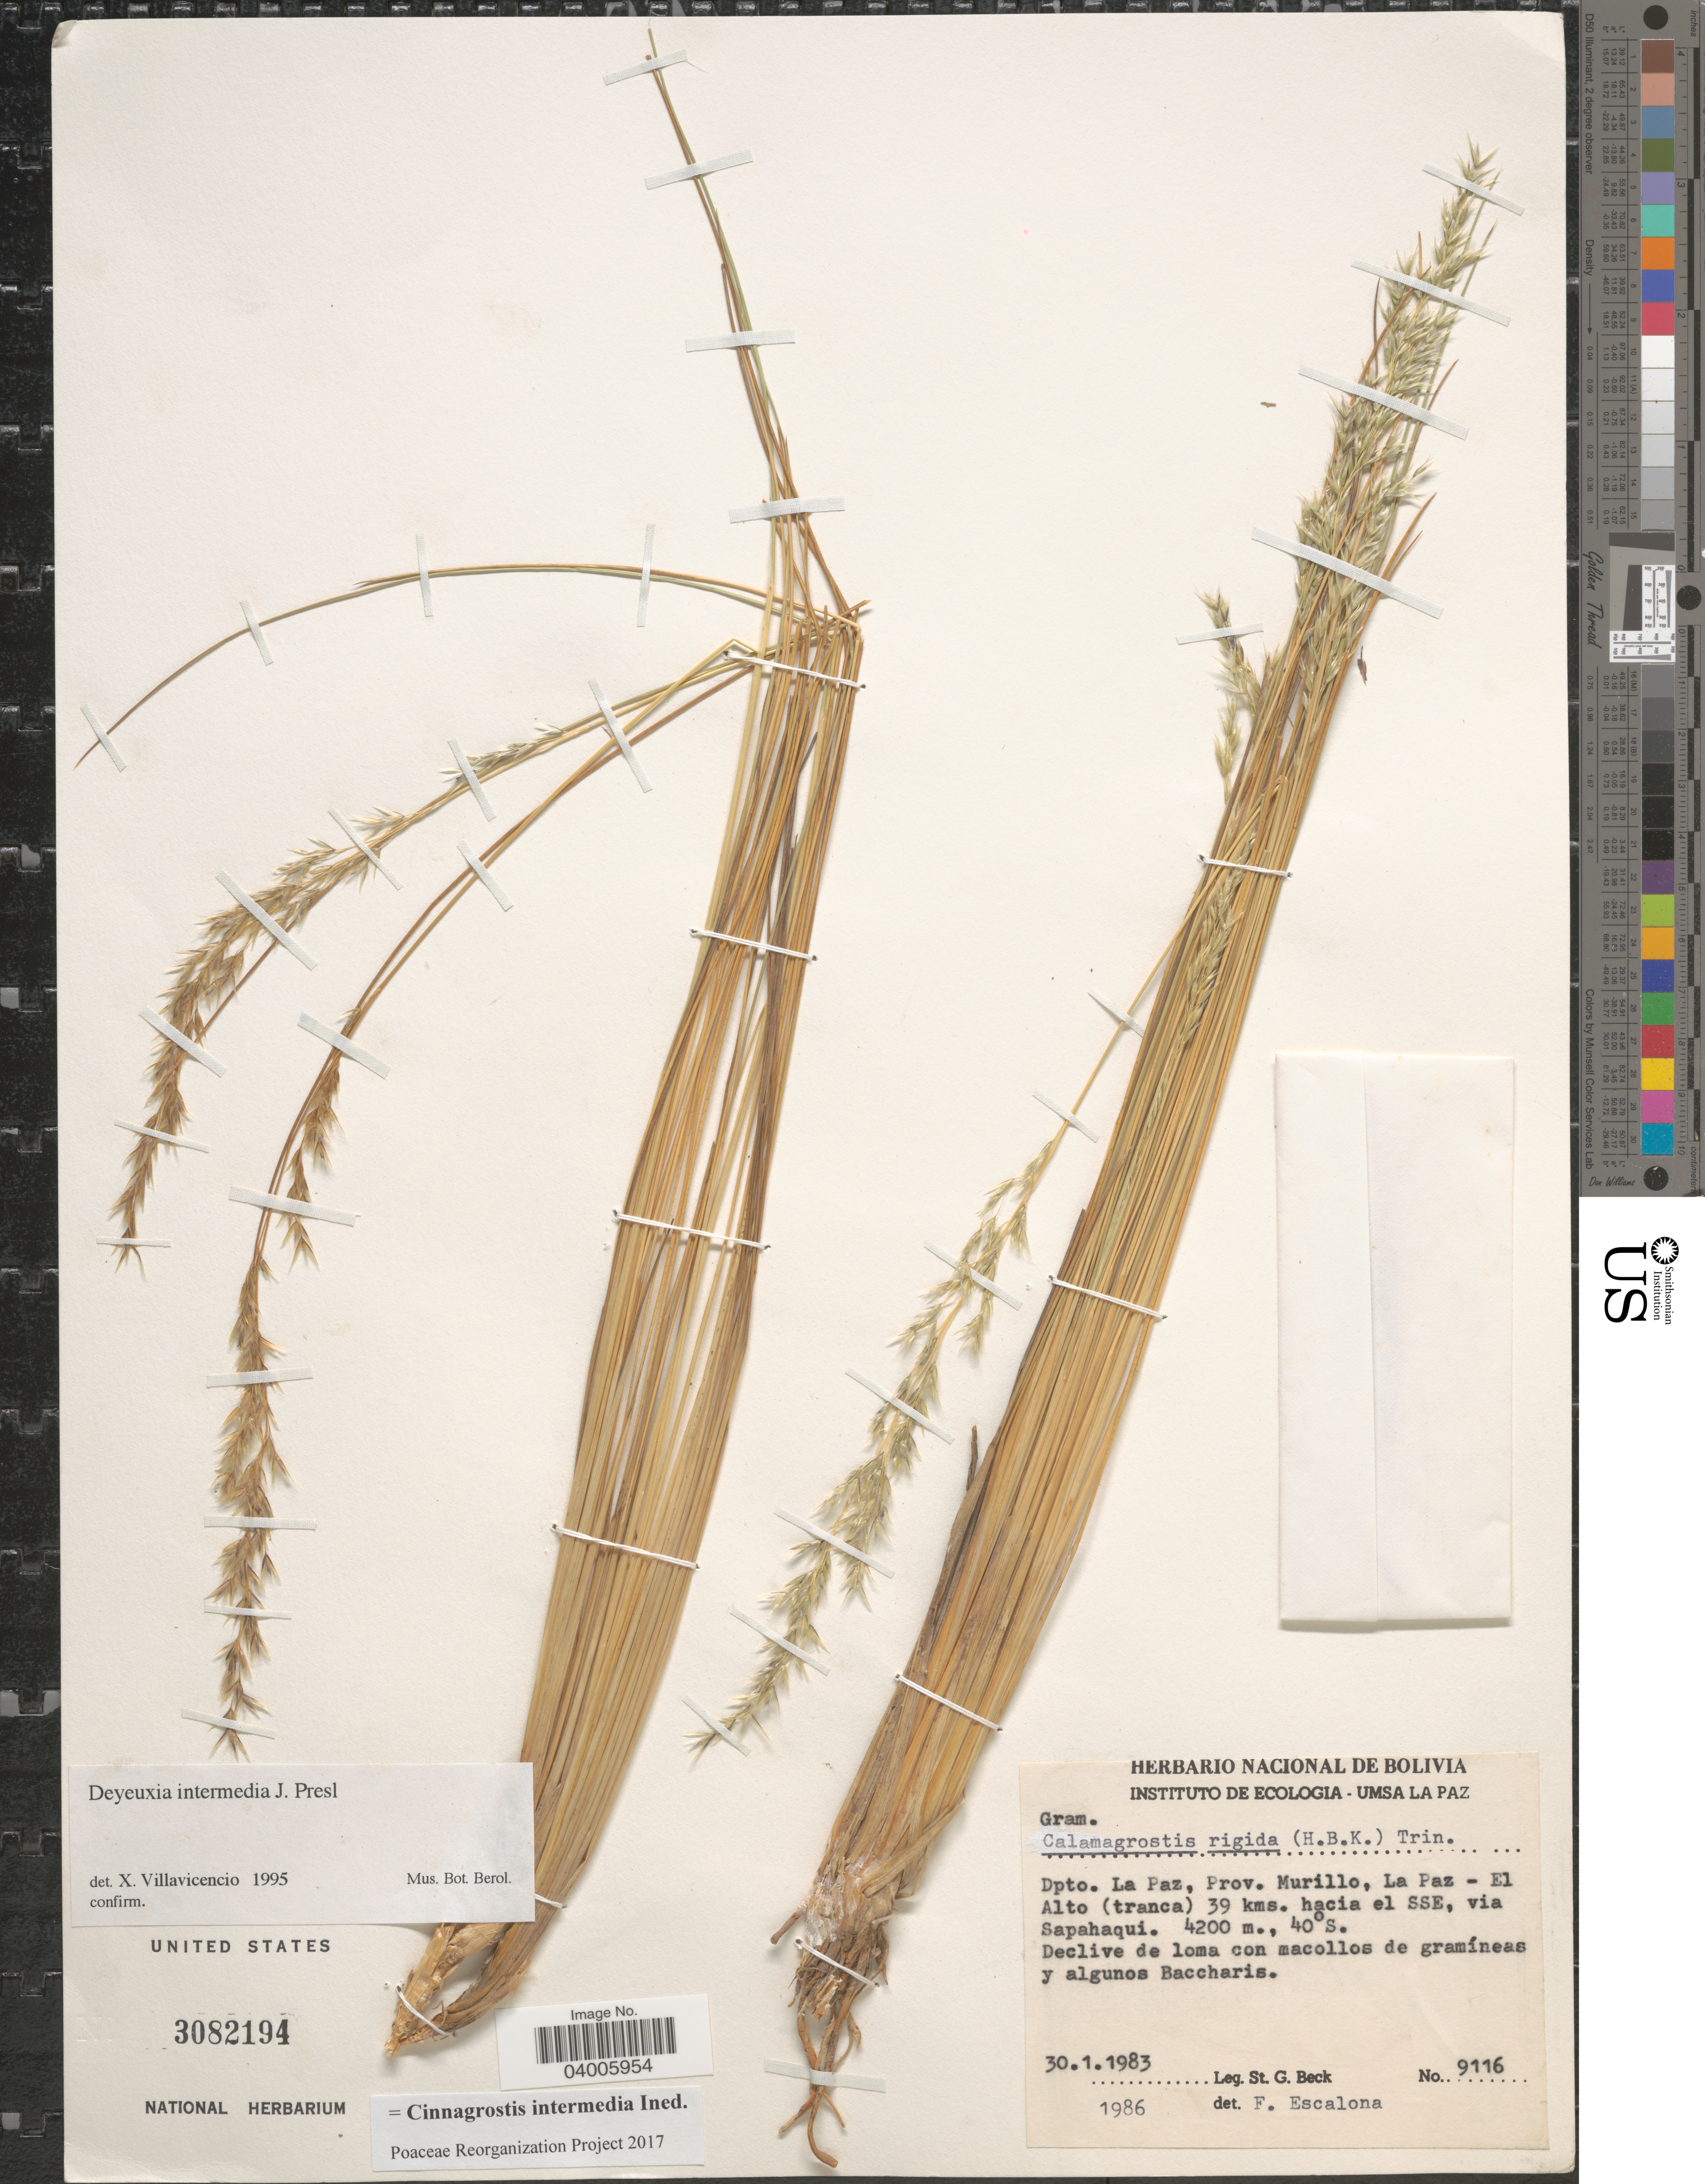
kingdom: Plantae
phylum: Tracheophyta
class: Liliopsida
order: Poales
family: Poaceae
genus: Cinnagrostis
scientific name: Cinnagrostis intermedia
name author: (J. Presl) P.M. Peterson et al.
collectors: S. G. Beck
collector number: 9116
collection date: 1983-01-30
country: Bolivia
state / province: La Paz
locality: Dpto. La Paz, Prov. Murillo, La Paz - El Alto (tranca) 39 kms. hacia el SSE, via Sapahaqui.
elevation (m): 4200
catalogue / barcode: US 3082194